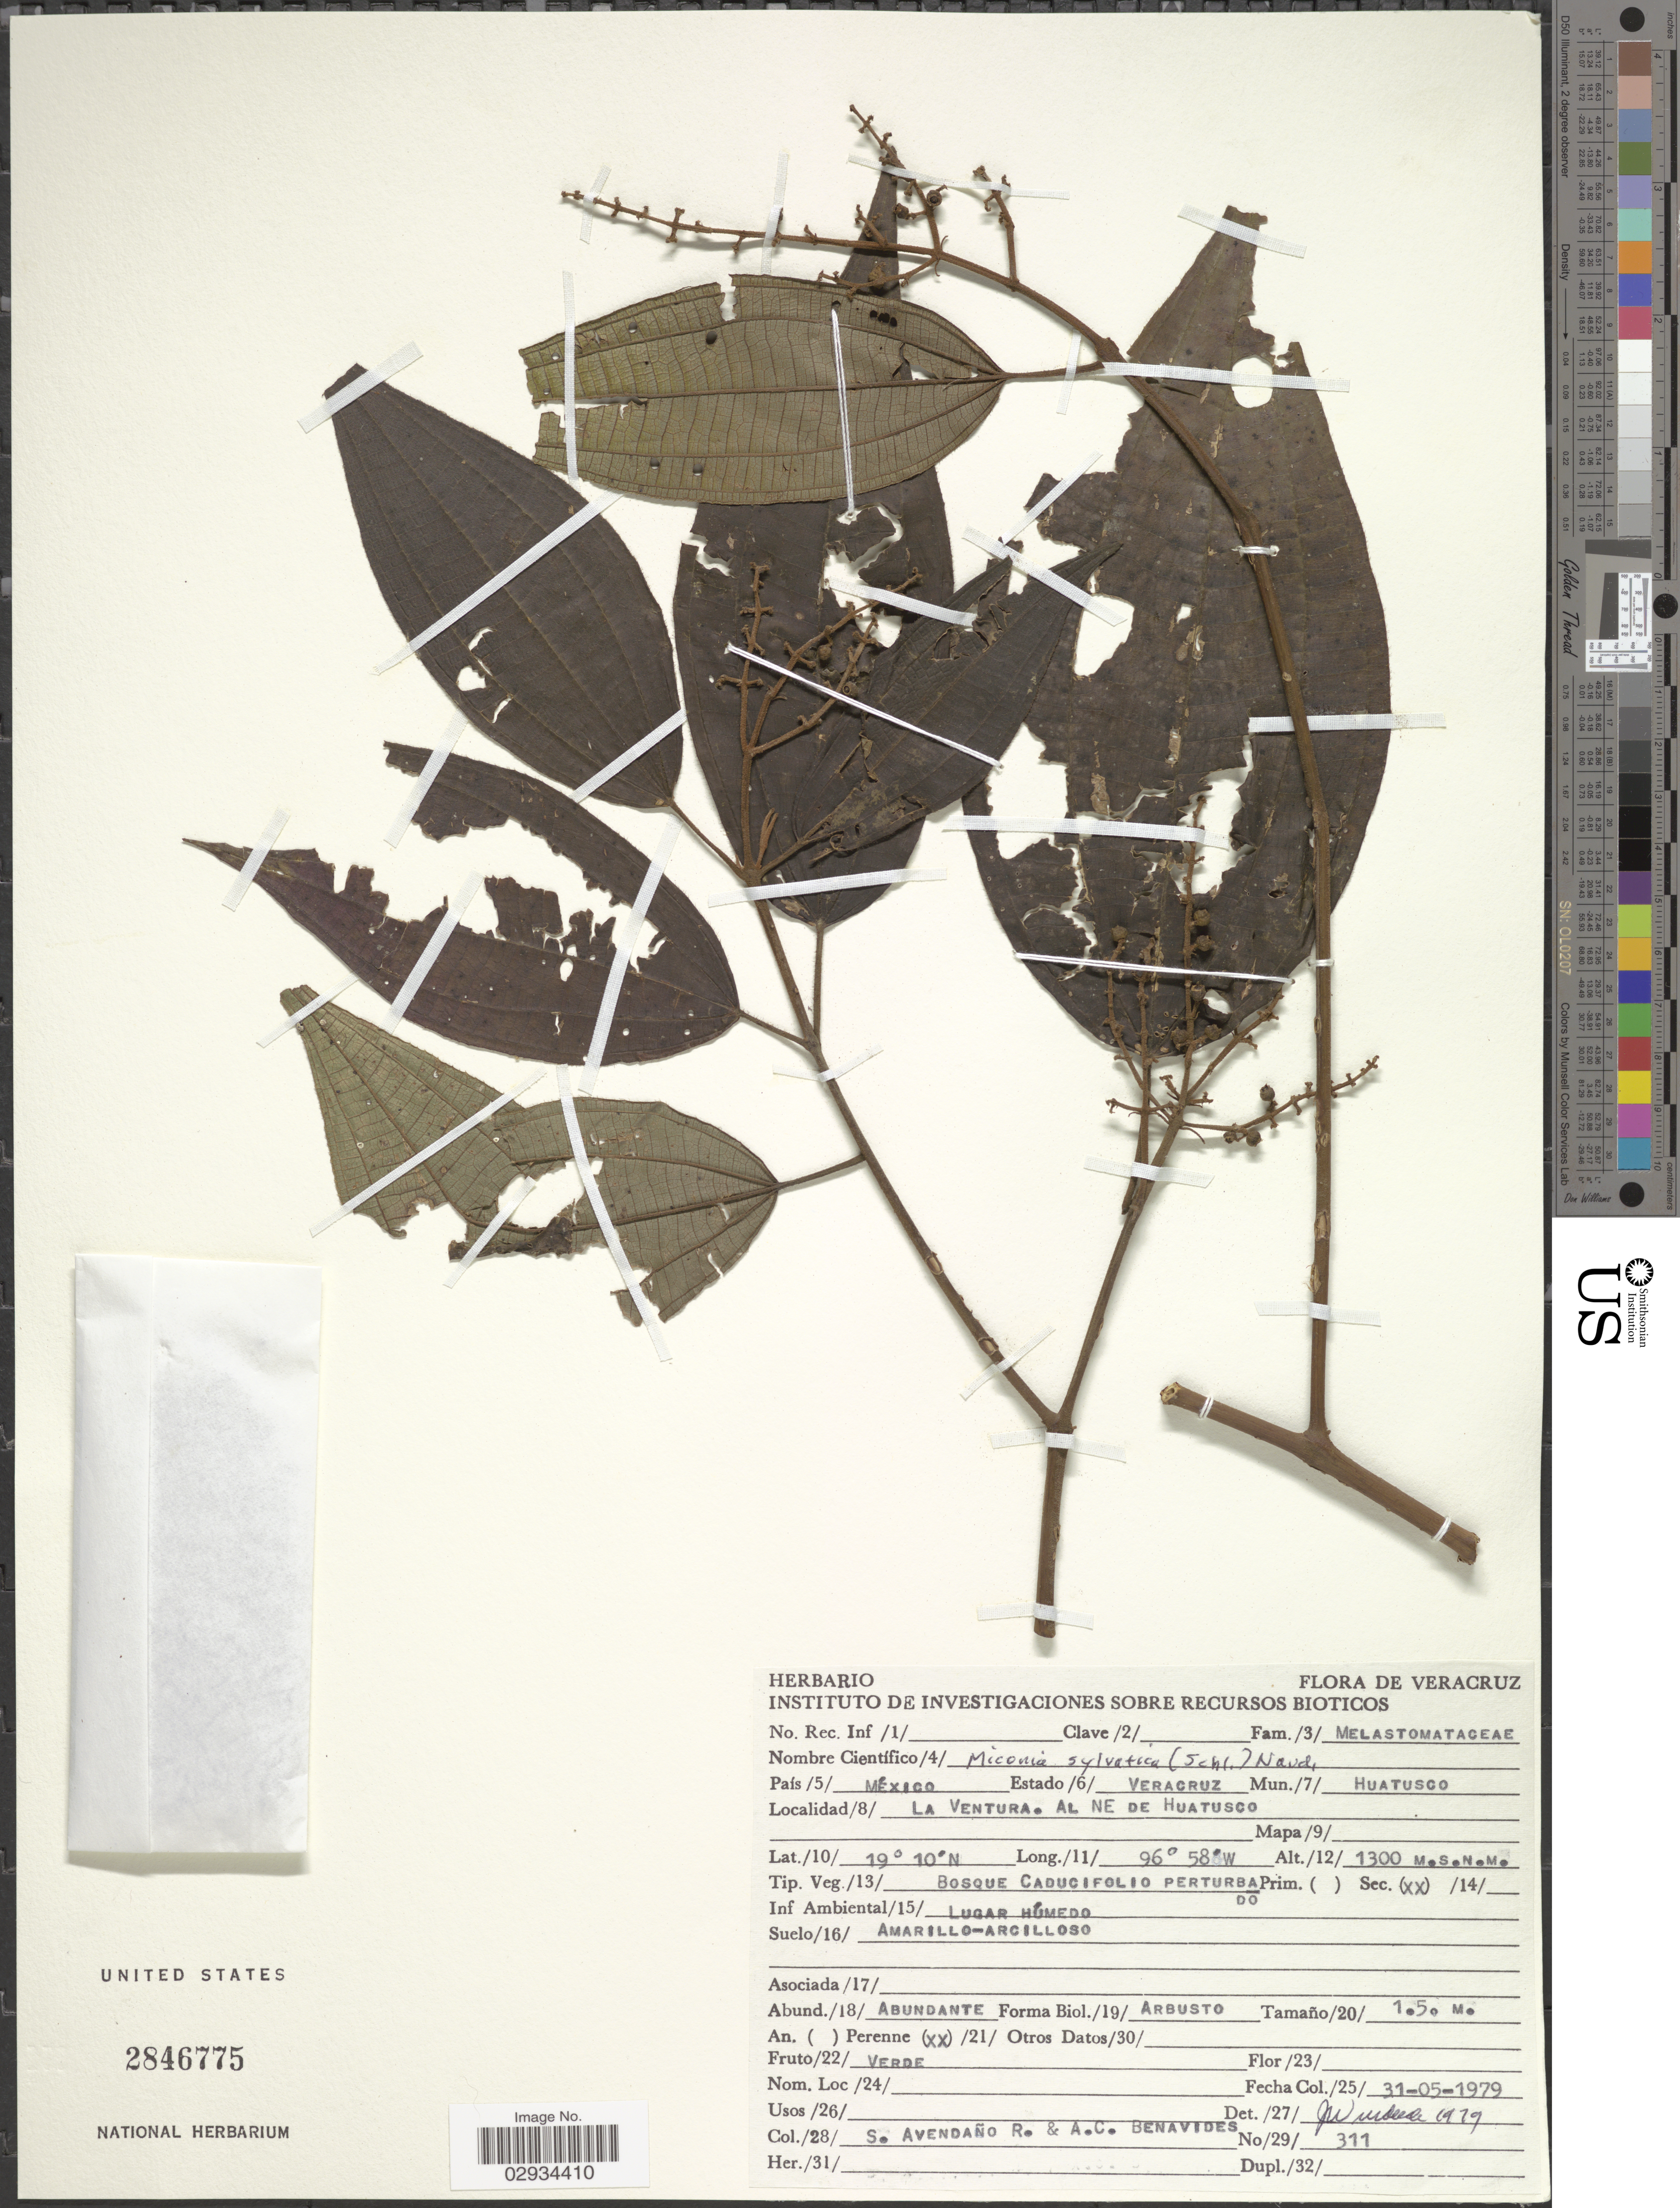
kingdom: Plantae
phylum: Tracheophyta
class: Magnoliopsida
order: Myrtales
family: Melastomataceae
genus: Miconia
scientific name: Miconia sylvatica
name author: (Schltdl.) Naudin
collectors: S. Avendano R. & A. Benavides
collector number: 311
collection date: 1979-05-31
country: Mexico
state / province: Veracruz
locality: Estado Veracruz. Mun. Huatusco. La Ventura. Al NE de Huatusco.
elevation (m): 1300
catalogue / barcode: US 2846775